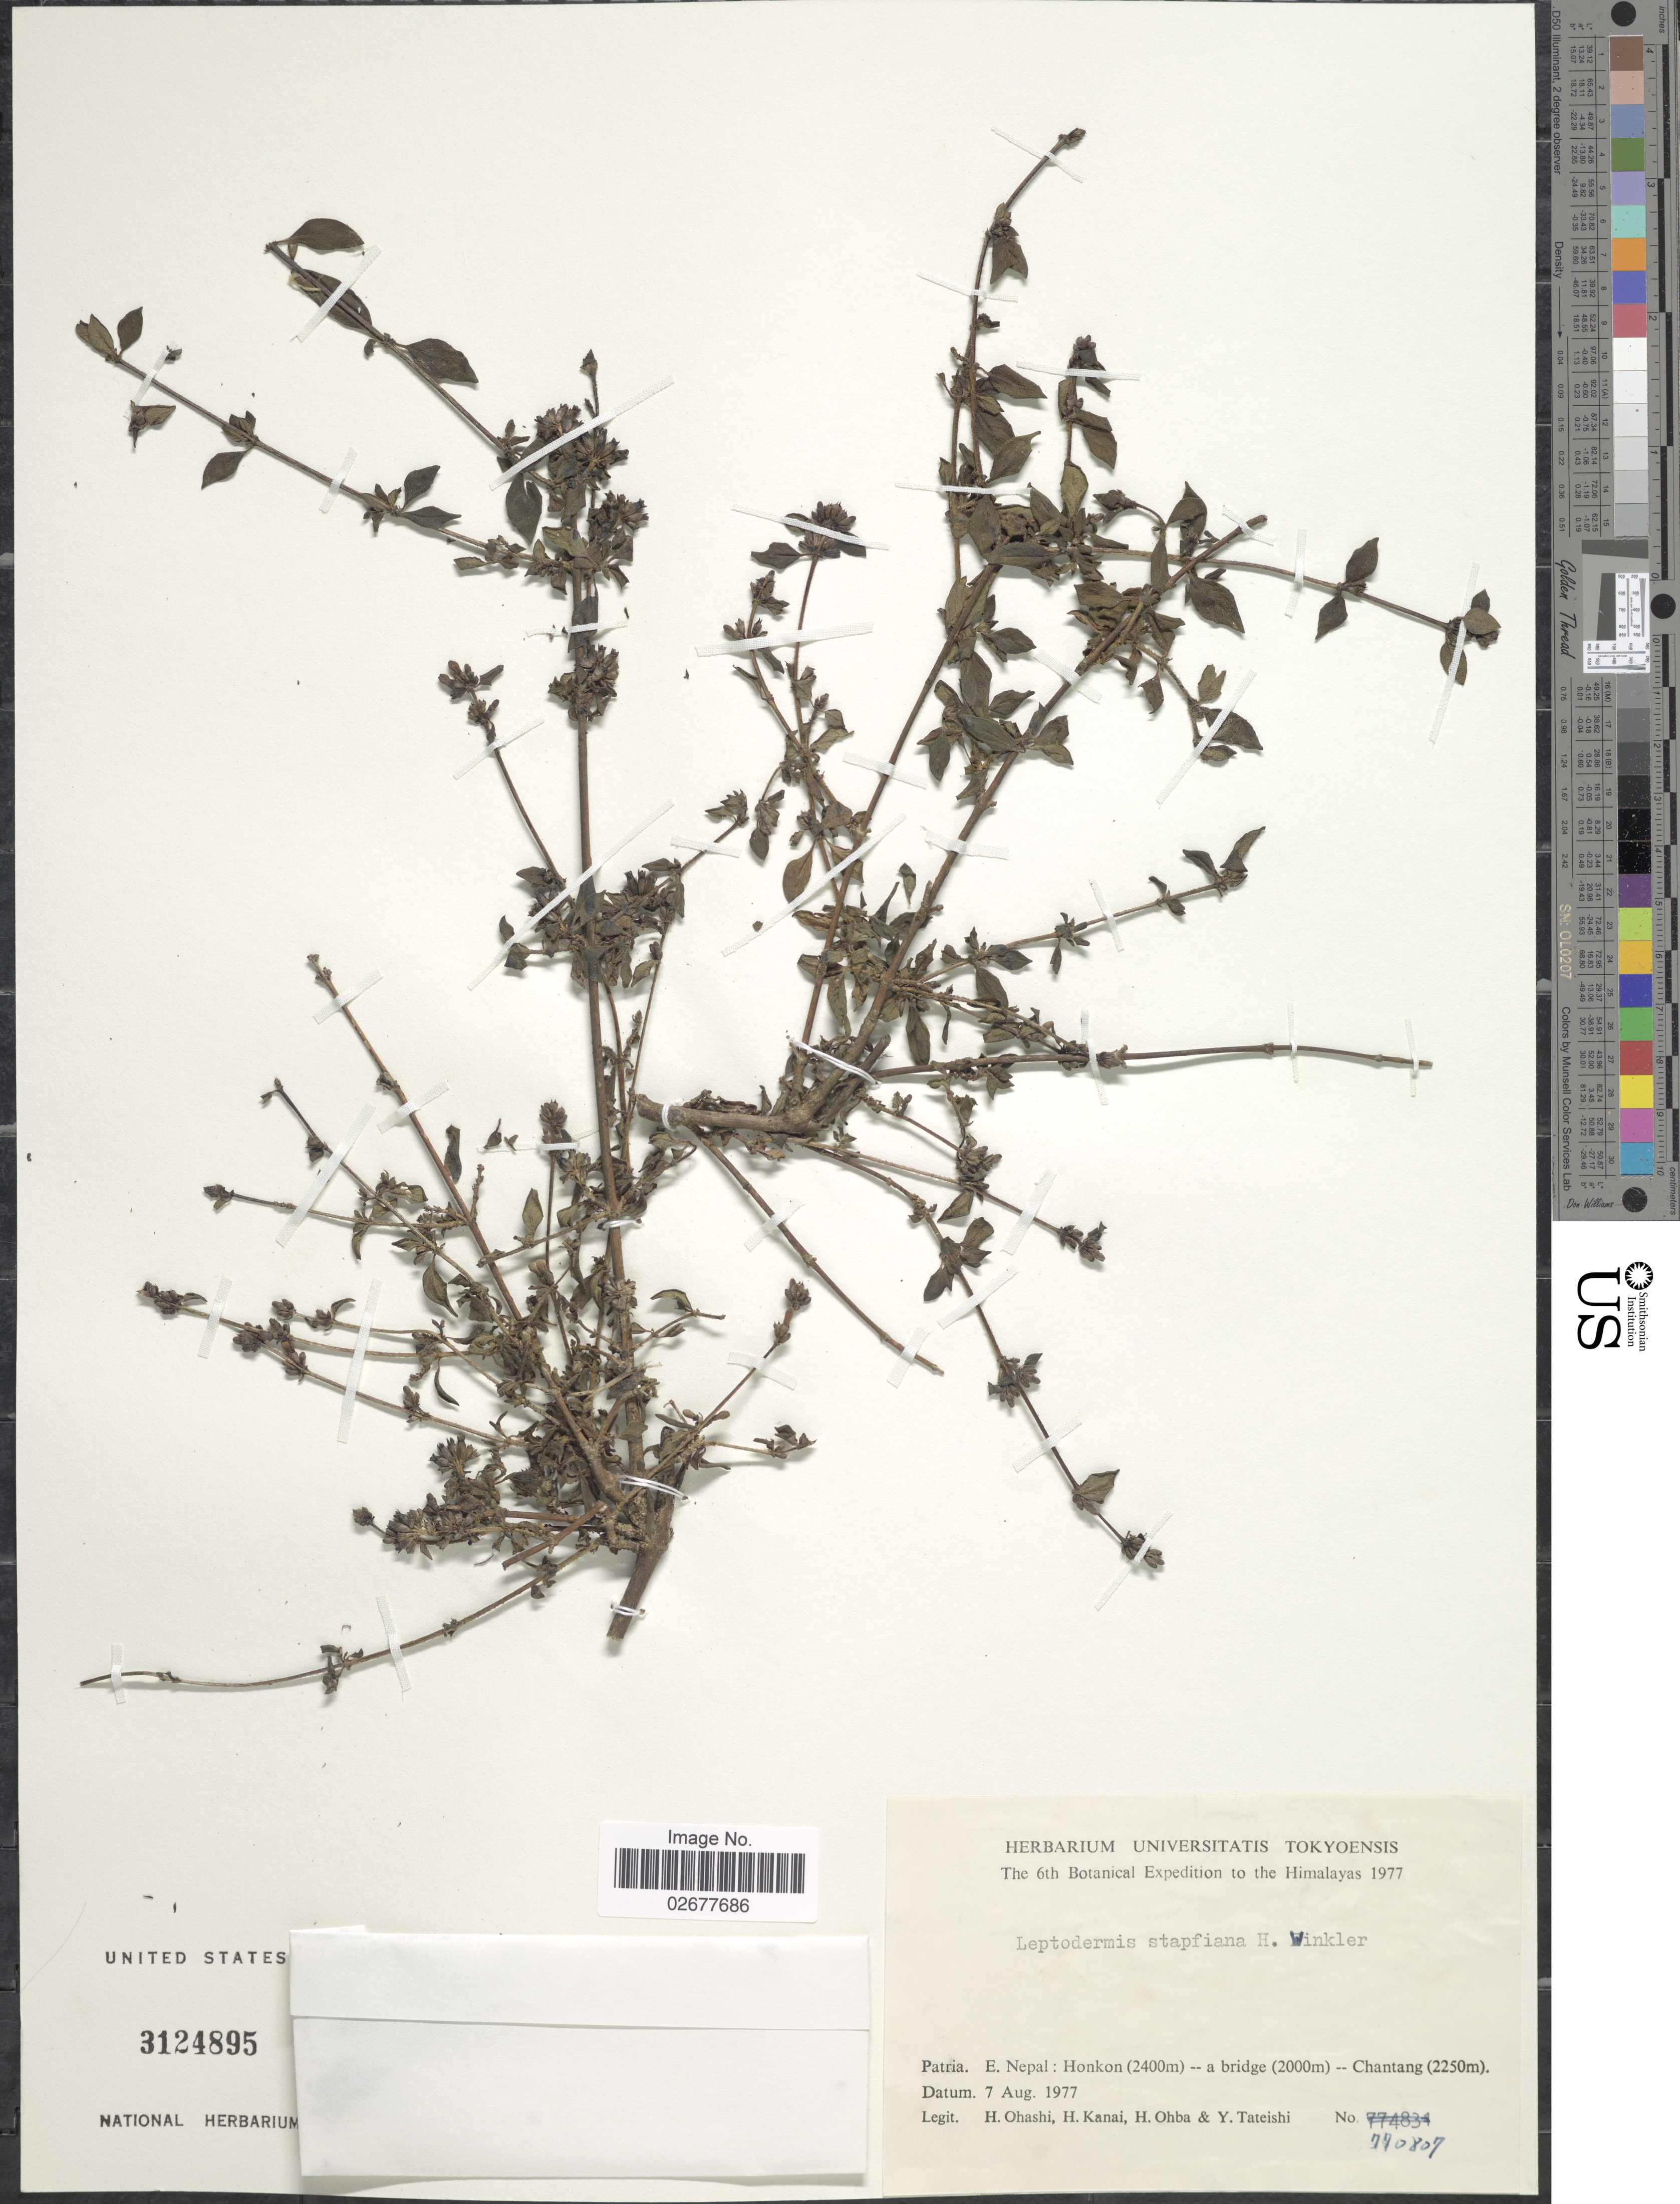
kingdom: Plantae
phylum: Tracheophyta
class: Magnoliopsida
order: Gentianales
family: Rubiaceae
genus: Leptodermis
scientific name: Leptodermis stapfiana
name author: H.J.P. Winkl.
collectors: H. Ohashi, H. Kanai, H. Ohba & Y. Tateishi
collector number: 770807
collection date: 1977-08-07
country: Nepal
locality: Himalayas. E. Nepal: Honkon -- a bridge -- Chantang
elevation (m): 2000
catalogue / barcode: US 3124895